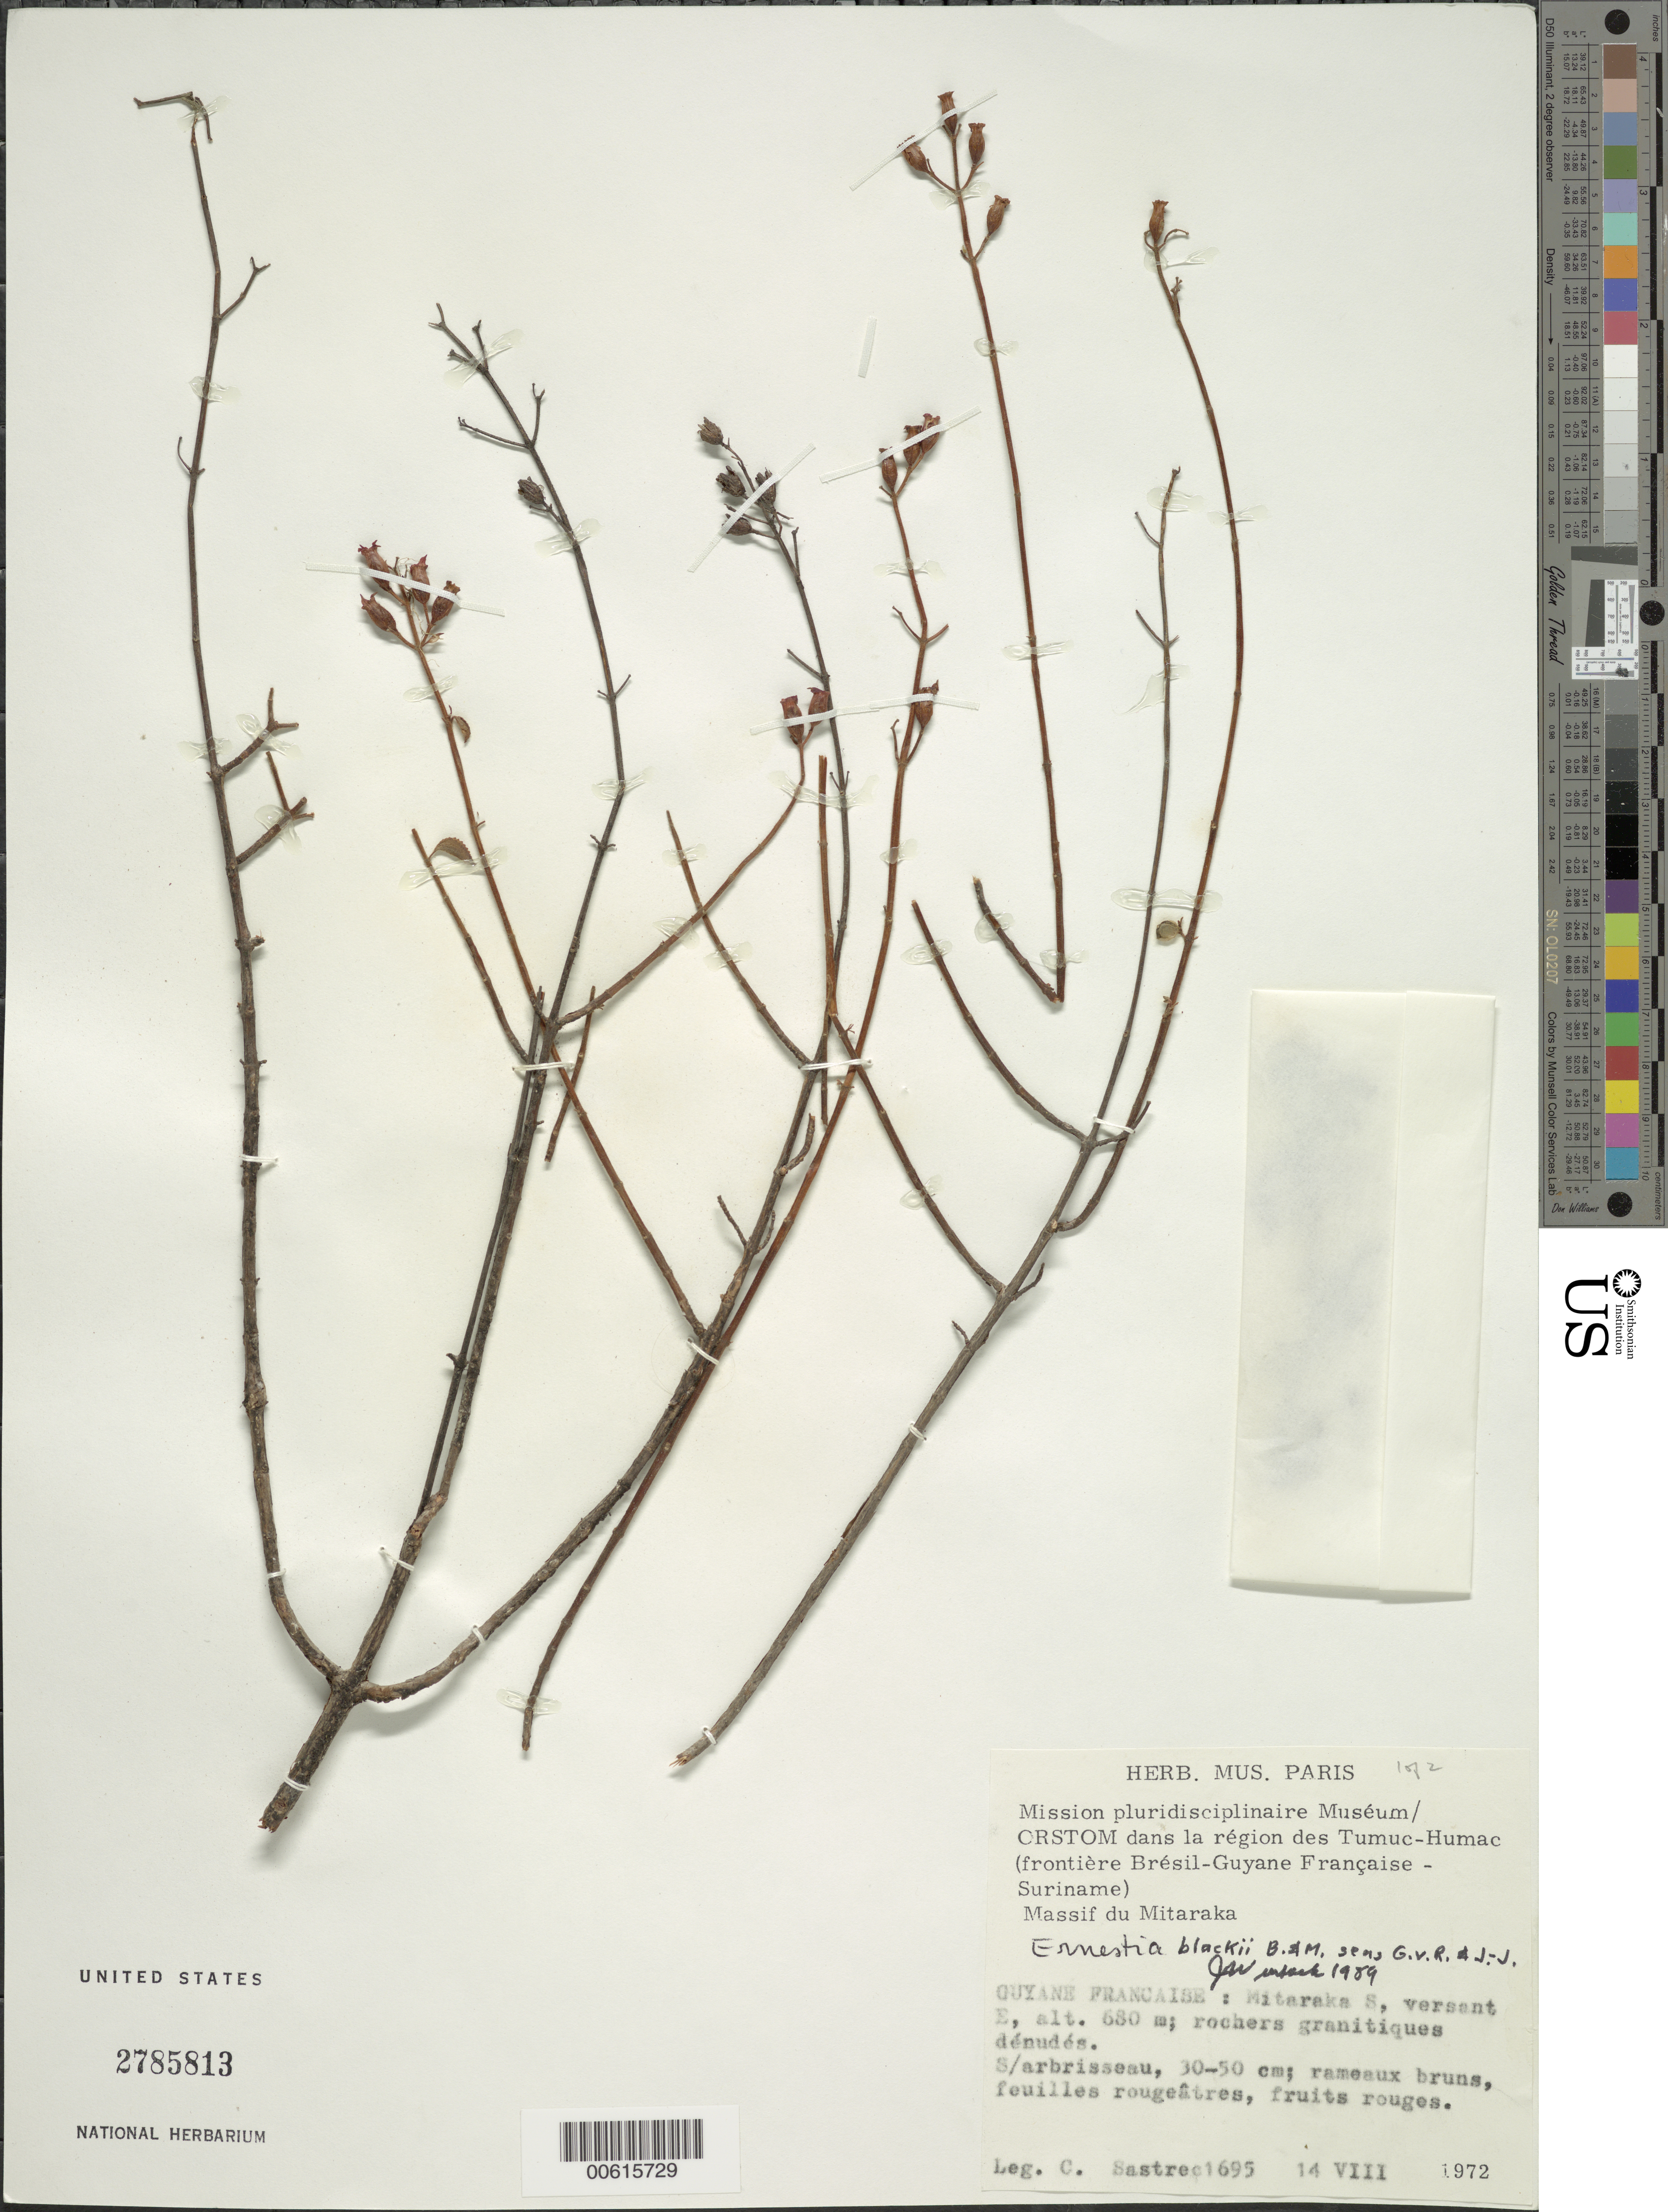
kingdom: Plantae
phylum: Tracheophyta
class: Magnoliopsida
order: Myrtales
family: Melastomataceae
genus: Ernestia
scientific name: Ernestia blackii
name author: Brade & Markgr.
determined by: Wurdack, John J., (US), US (UNITED STATES)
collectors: C. H. L. Sastre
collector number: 1695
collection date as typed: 14-Aug-72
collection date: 1972-08-14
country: French Guiana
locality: Tumuc-Humac, Massif du Mitaraka Sud, versant E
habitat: Rochers granitiques denudes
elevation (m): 680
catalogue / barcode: US 2785813